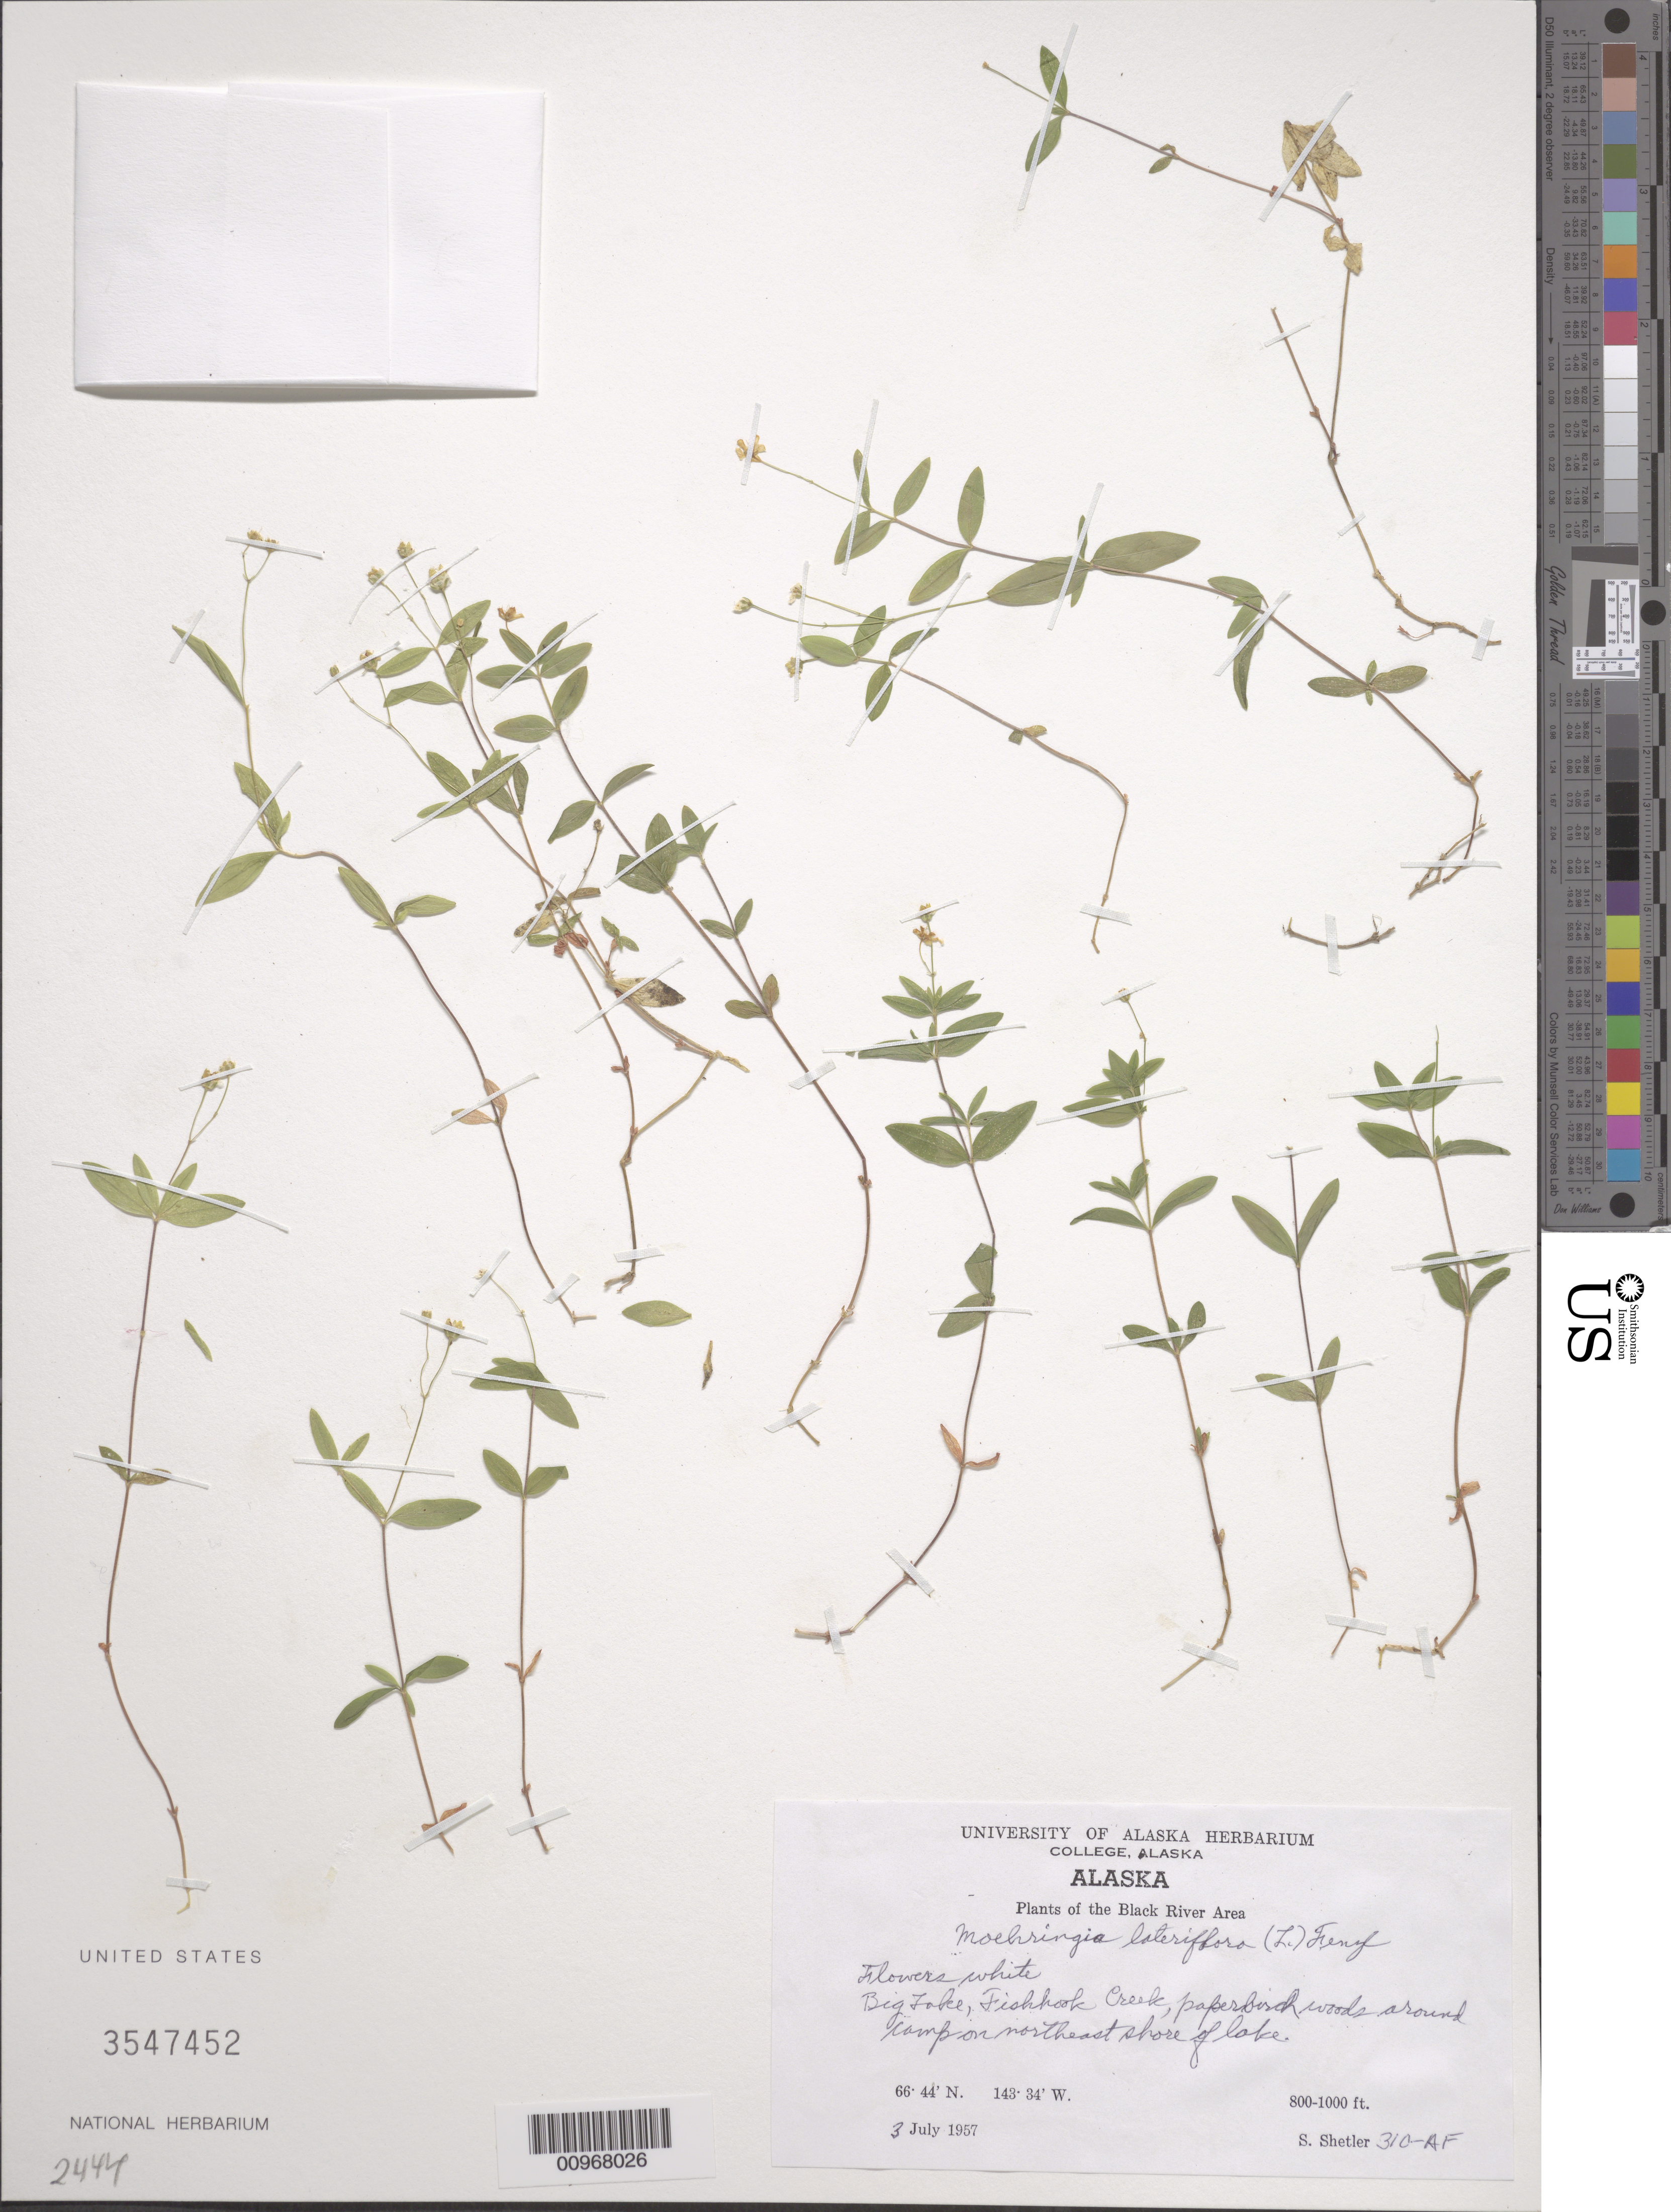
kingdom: Plantae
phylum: Tracheophyta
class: Magnoliopsida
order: Caryophyllales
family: Caryophyllaceae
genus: Moehringia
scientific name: Moehringia lateriflora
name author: (L.) Fenzl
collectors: S. Shetler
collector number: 310-AF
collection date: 1957-07-03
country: United States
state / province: Alaska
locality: The Black River Area. Big Lake, Fishhook Creek, paperbirch woods around camp on northeast shore of lake.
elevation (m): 244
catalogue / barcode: US 3547452